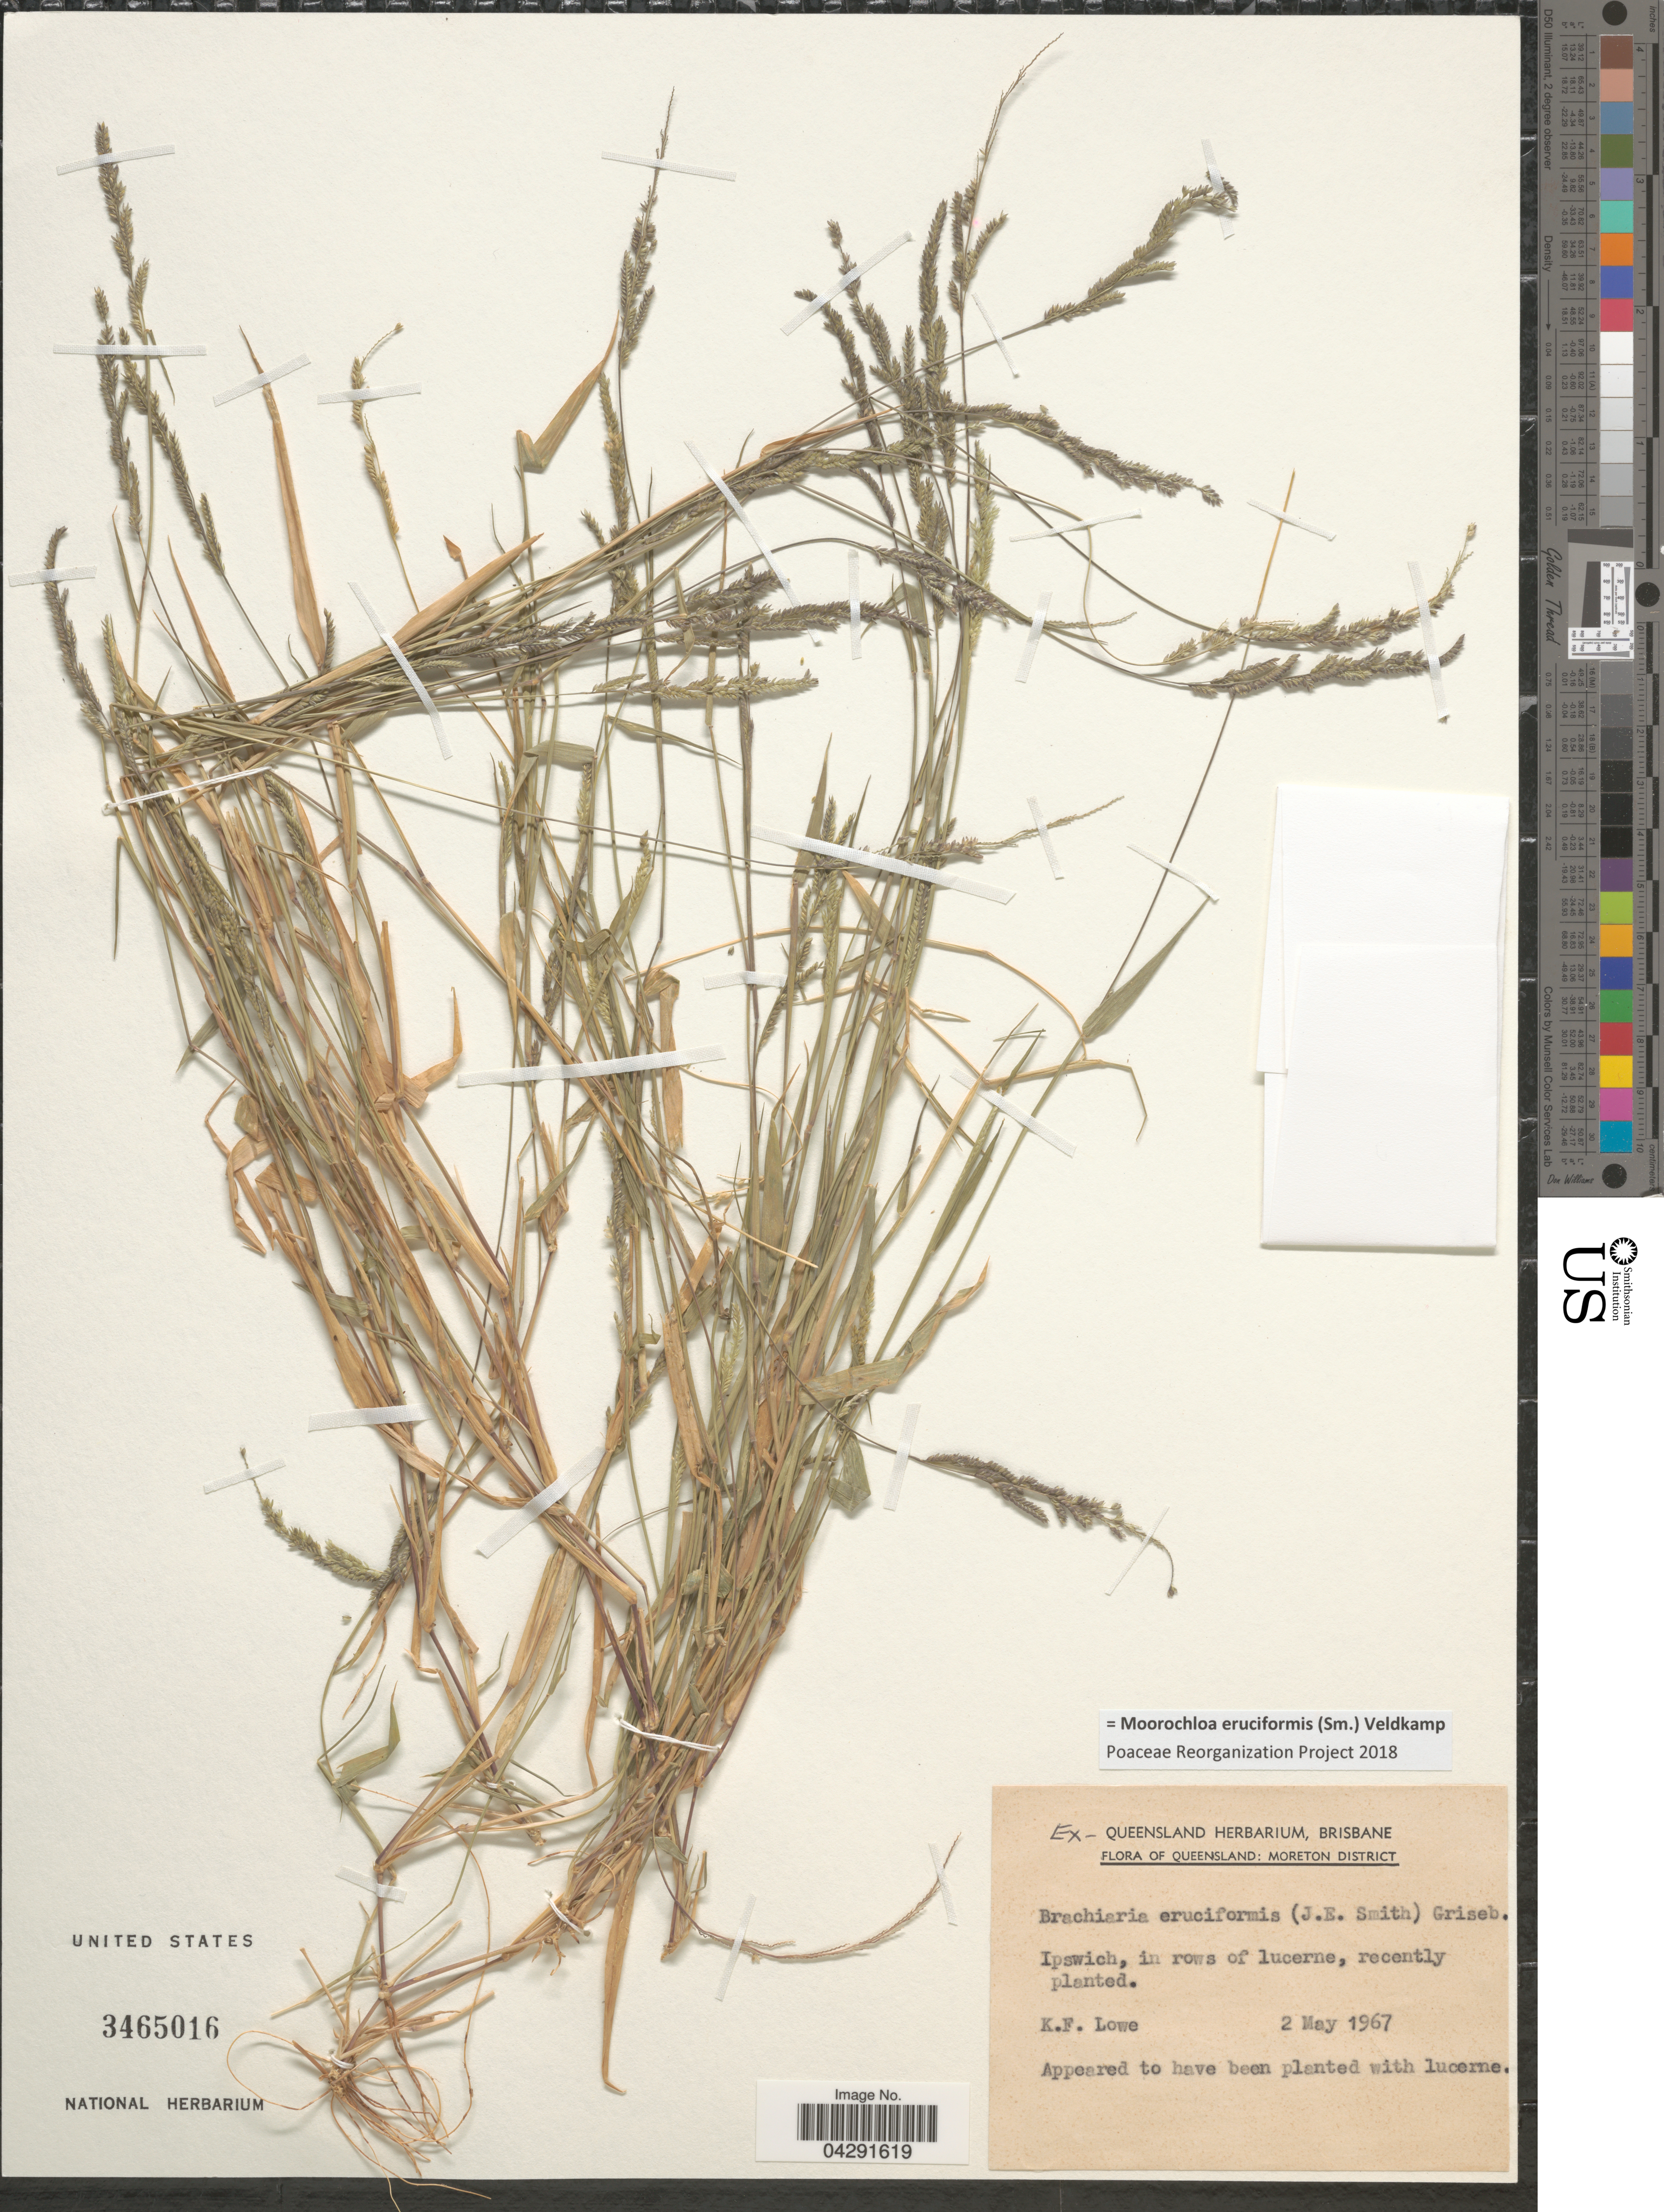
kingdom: Plantae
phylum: Tracheophyta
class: Liliopsida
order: Poales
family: Poaceae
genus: Moorochloa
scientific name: Moorochloa eruciformis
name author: (Sm.) Veldkamp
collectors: K. Lowe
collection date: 1967-05-02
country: Australia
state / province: Queensland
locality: Moreton District. Ipswich, in rows of lucerne, recently planted.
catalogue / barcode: US 3465016